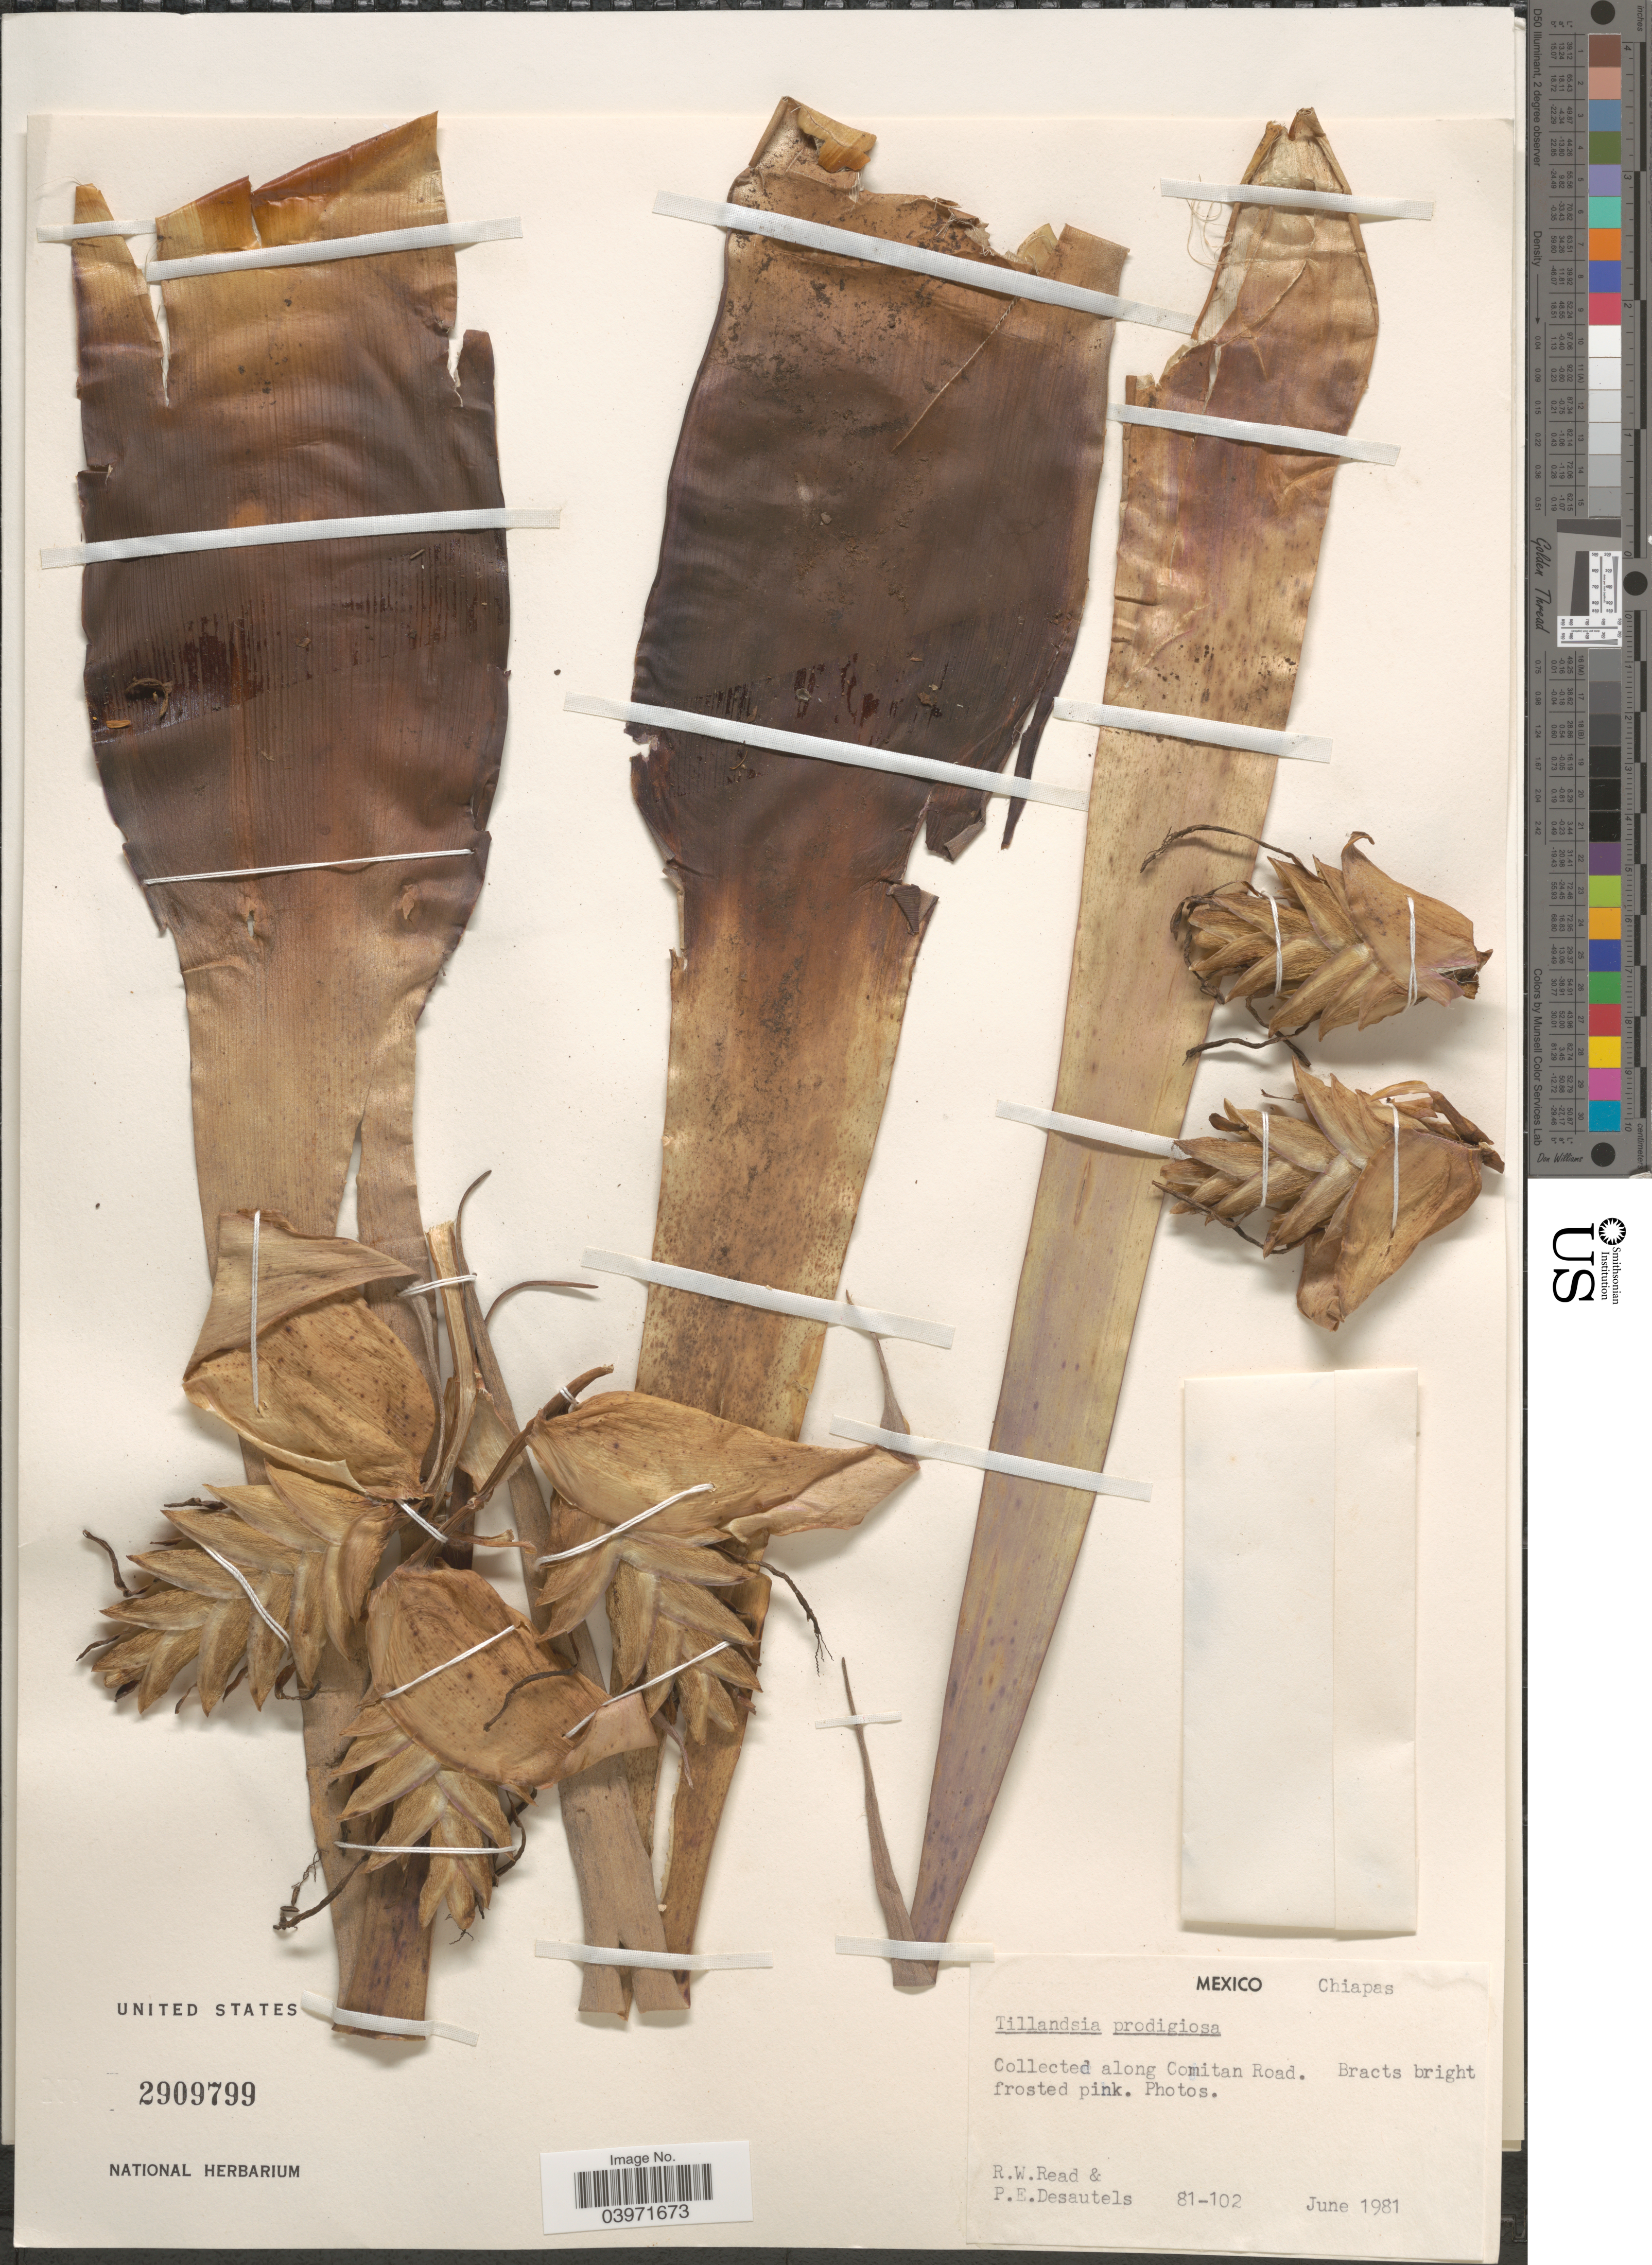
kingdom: Plantae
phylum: Tracheophyta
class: Liliopsida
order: Poales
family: Bromeliaceae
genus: Tillandsia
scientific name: Tillandsia prodigiosa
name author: (Lem.) Baker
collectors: R. W. Read & P. Desautels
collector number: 81-102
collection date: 1981-06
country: Mexico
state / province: Chiapas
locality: Along Comitan Road.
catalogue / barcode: US 2909799